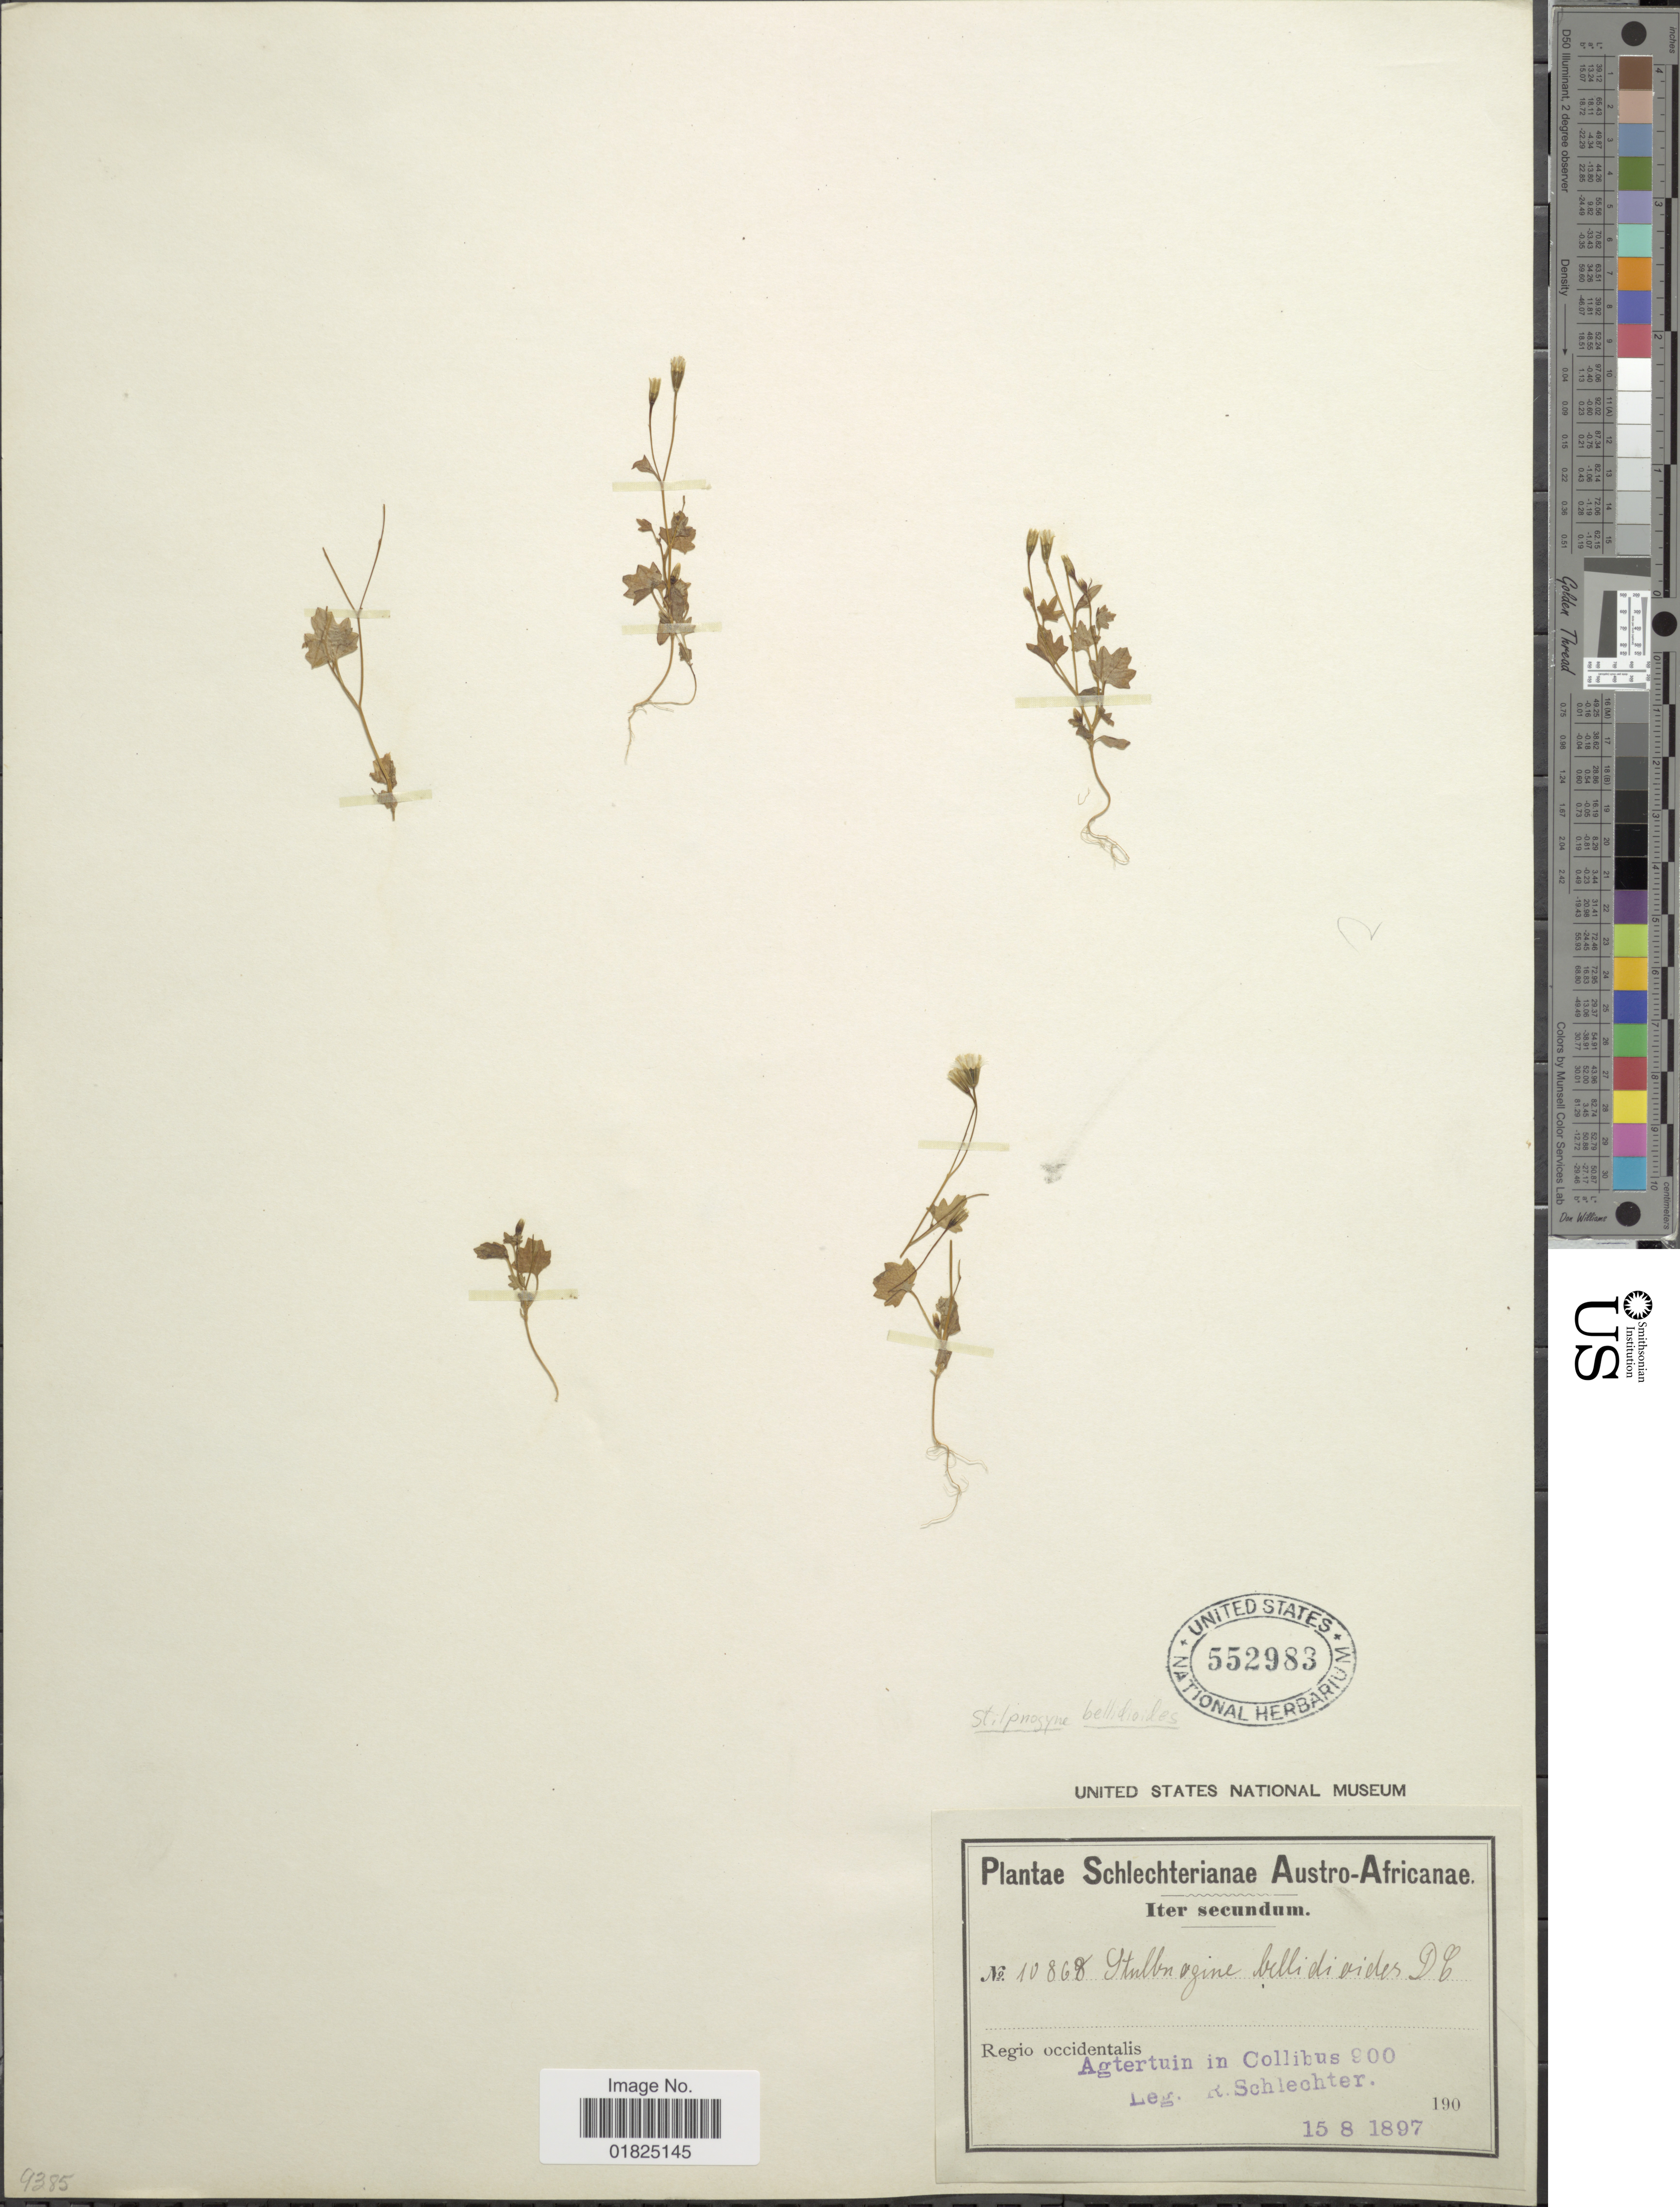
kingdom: Plantae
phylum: Tracheophyta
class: Magnoliopsida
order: Asterales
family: Asteraceae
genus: Stilpnogyne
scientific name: Stilpnogyne bellidioides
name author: DC.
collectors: F. R. R. Schlechter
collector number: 10868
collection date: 1897-08-15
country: South Africa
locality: Austro-Africanea, Regio occidentalis, Agtertuin in Collibus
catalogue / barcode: US 552983